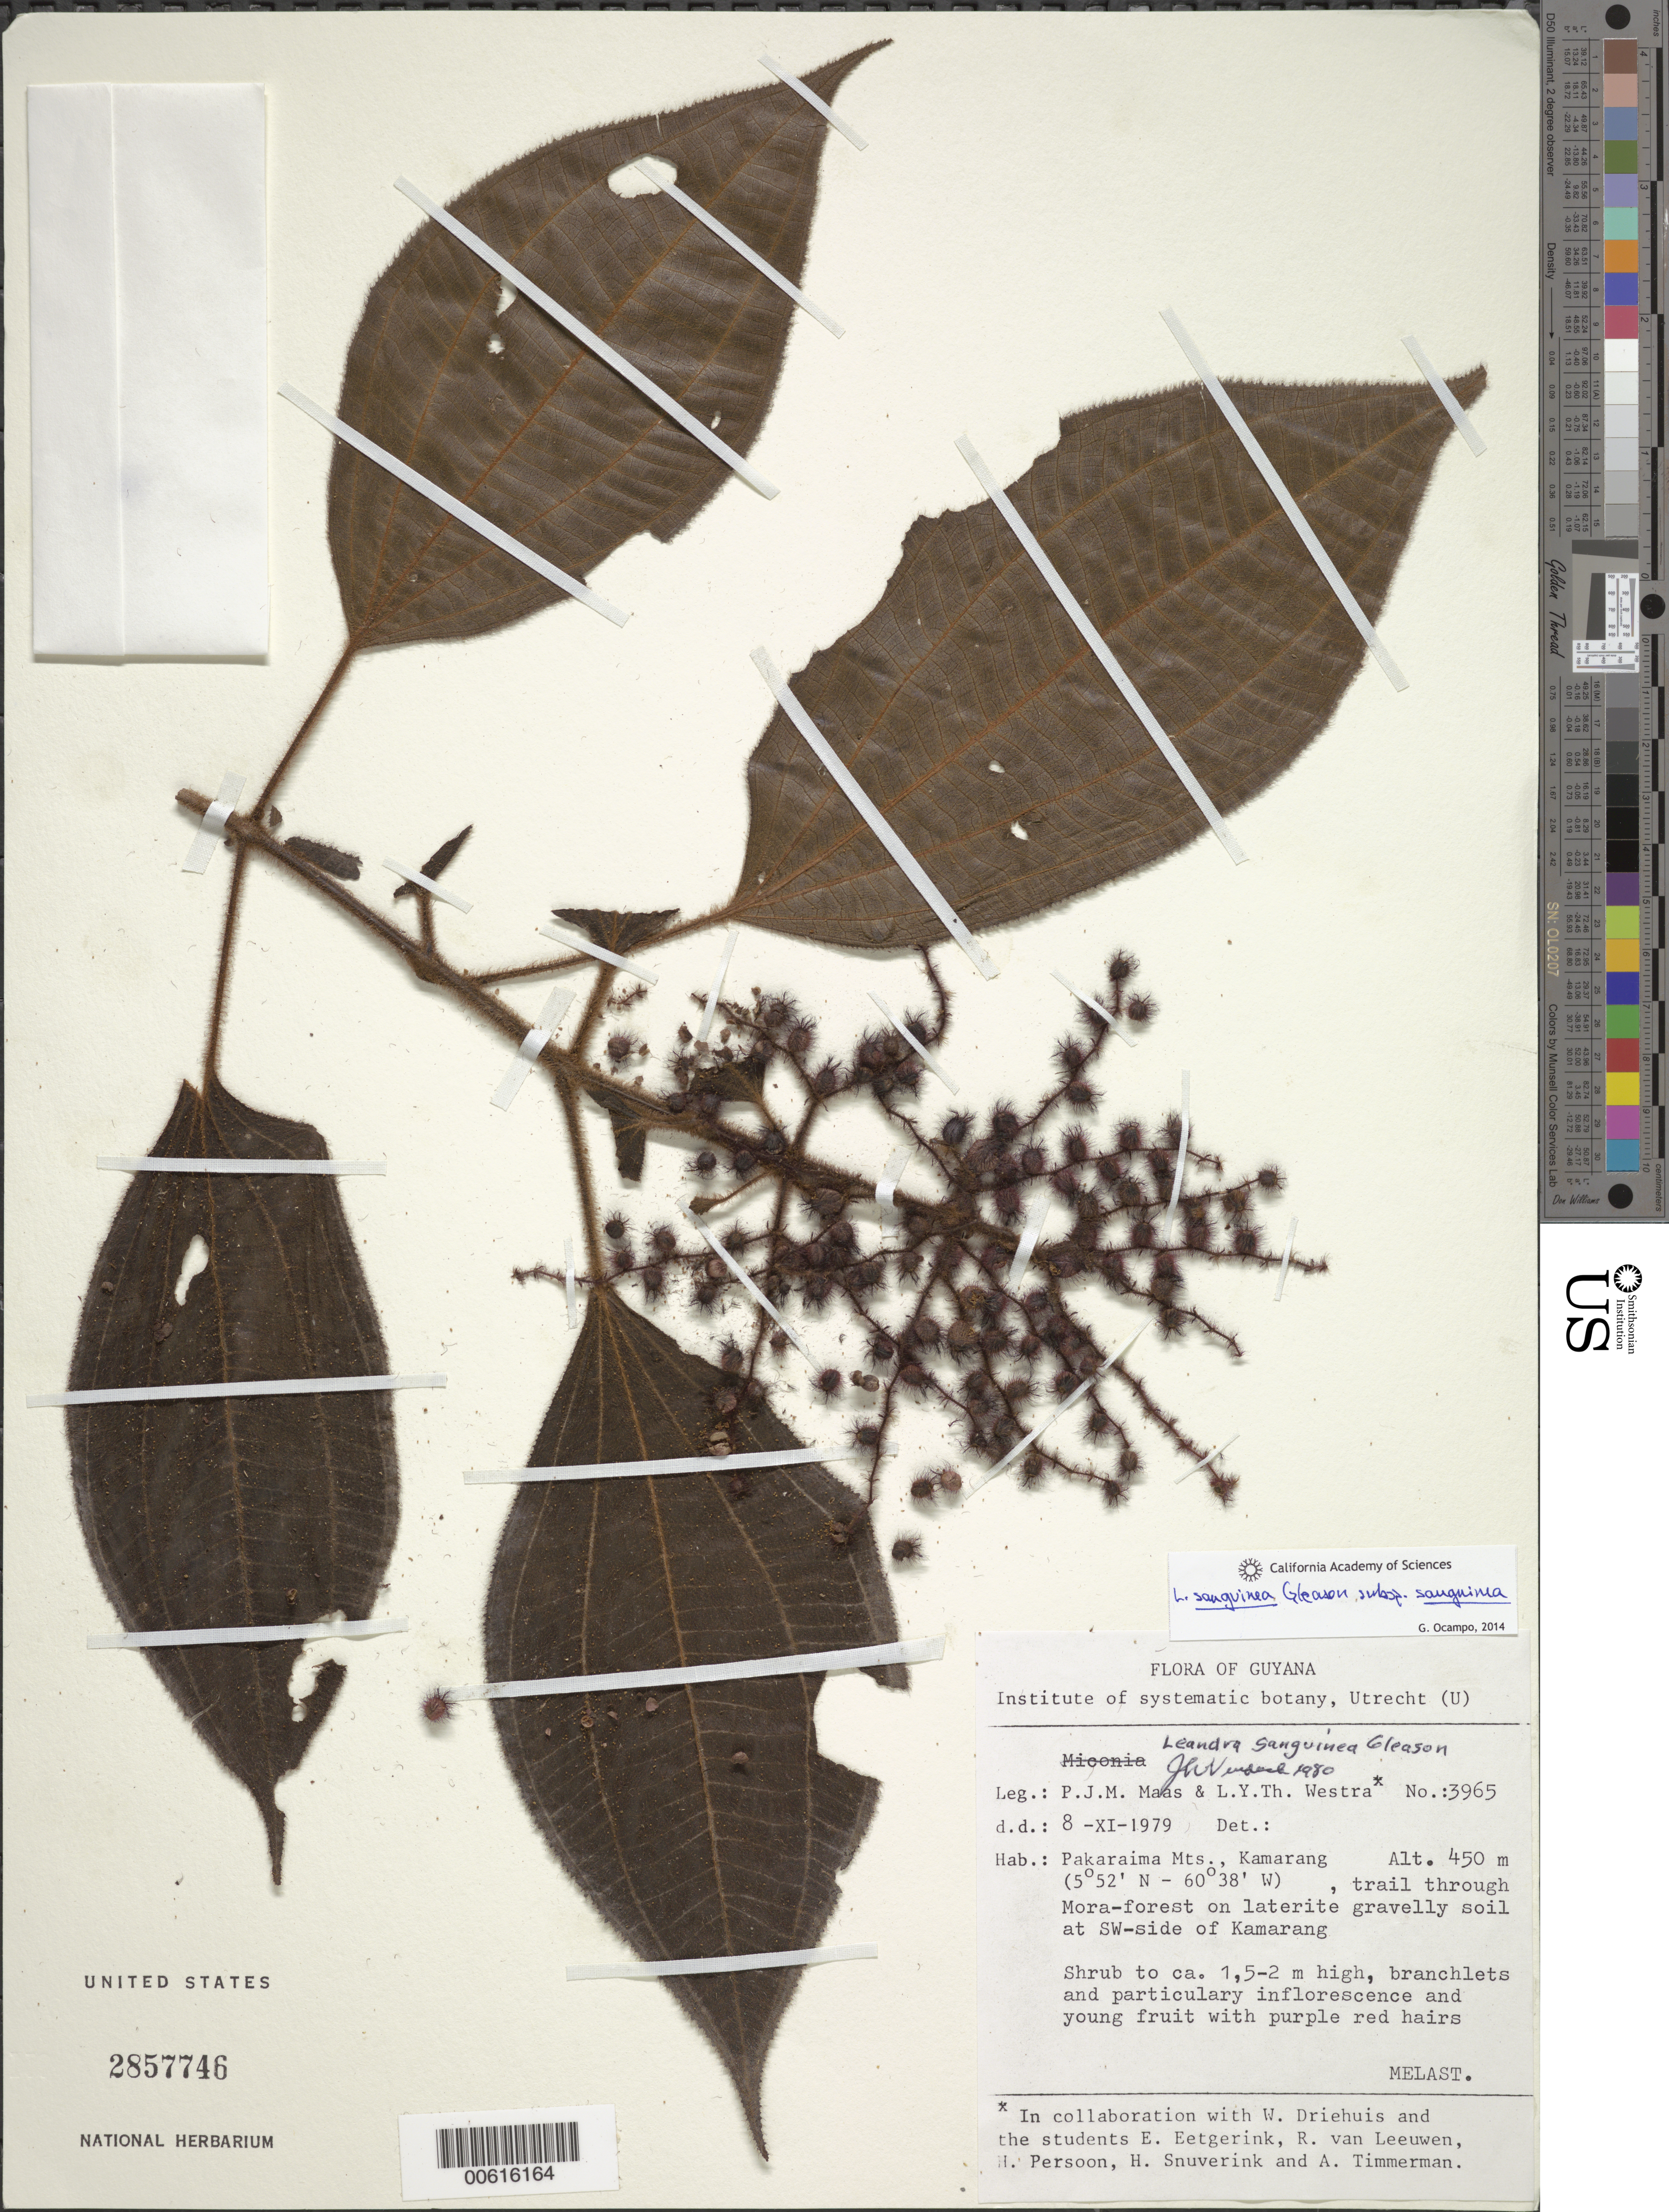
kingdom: Plantae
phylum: Tracheophyta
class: Magnoliopsida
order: Myrtales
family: Melastomataceae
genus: Leandra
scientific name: Leandra sanguinea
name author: Gleason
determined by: Wurdack, John J., (US), US (UNITED STATES)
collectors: P. Maas, L. Y. T. Westra & W. Driehuis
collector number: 3965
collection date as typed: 8-Nov-79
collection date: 1979-11-08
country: Guyana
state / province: Cuyuni-Mazaruni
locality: Kamarang, upper Mazaruni R.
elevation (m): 450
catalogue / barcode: US 2857746